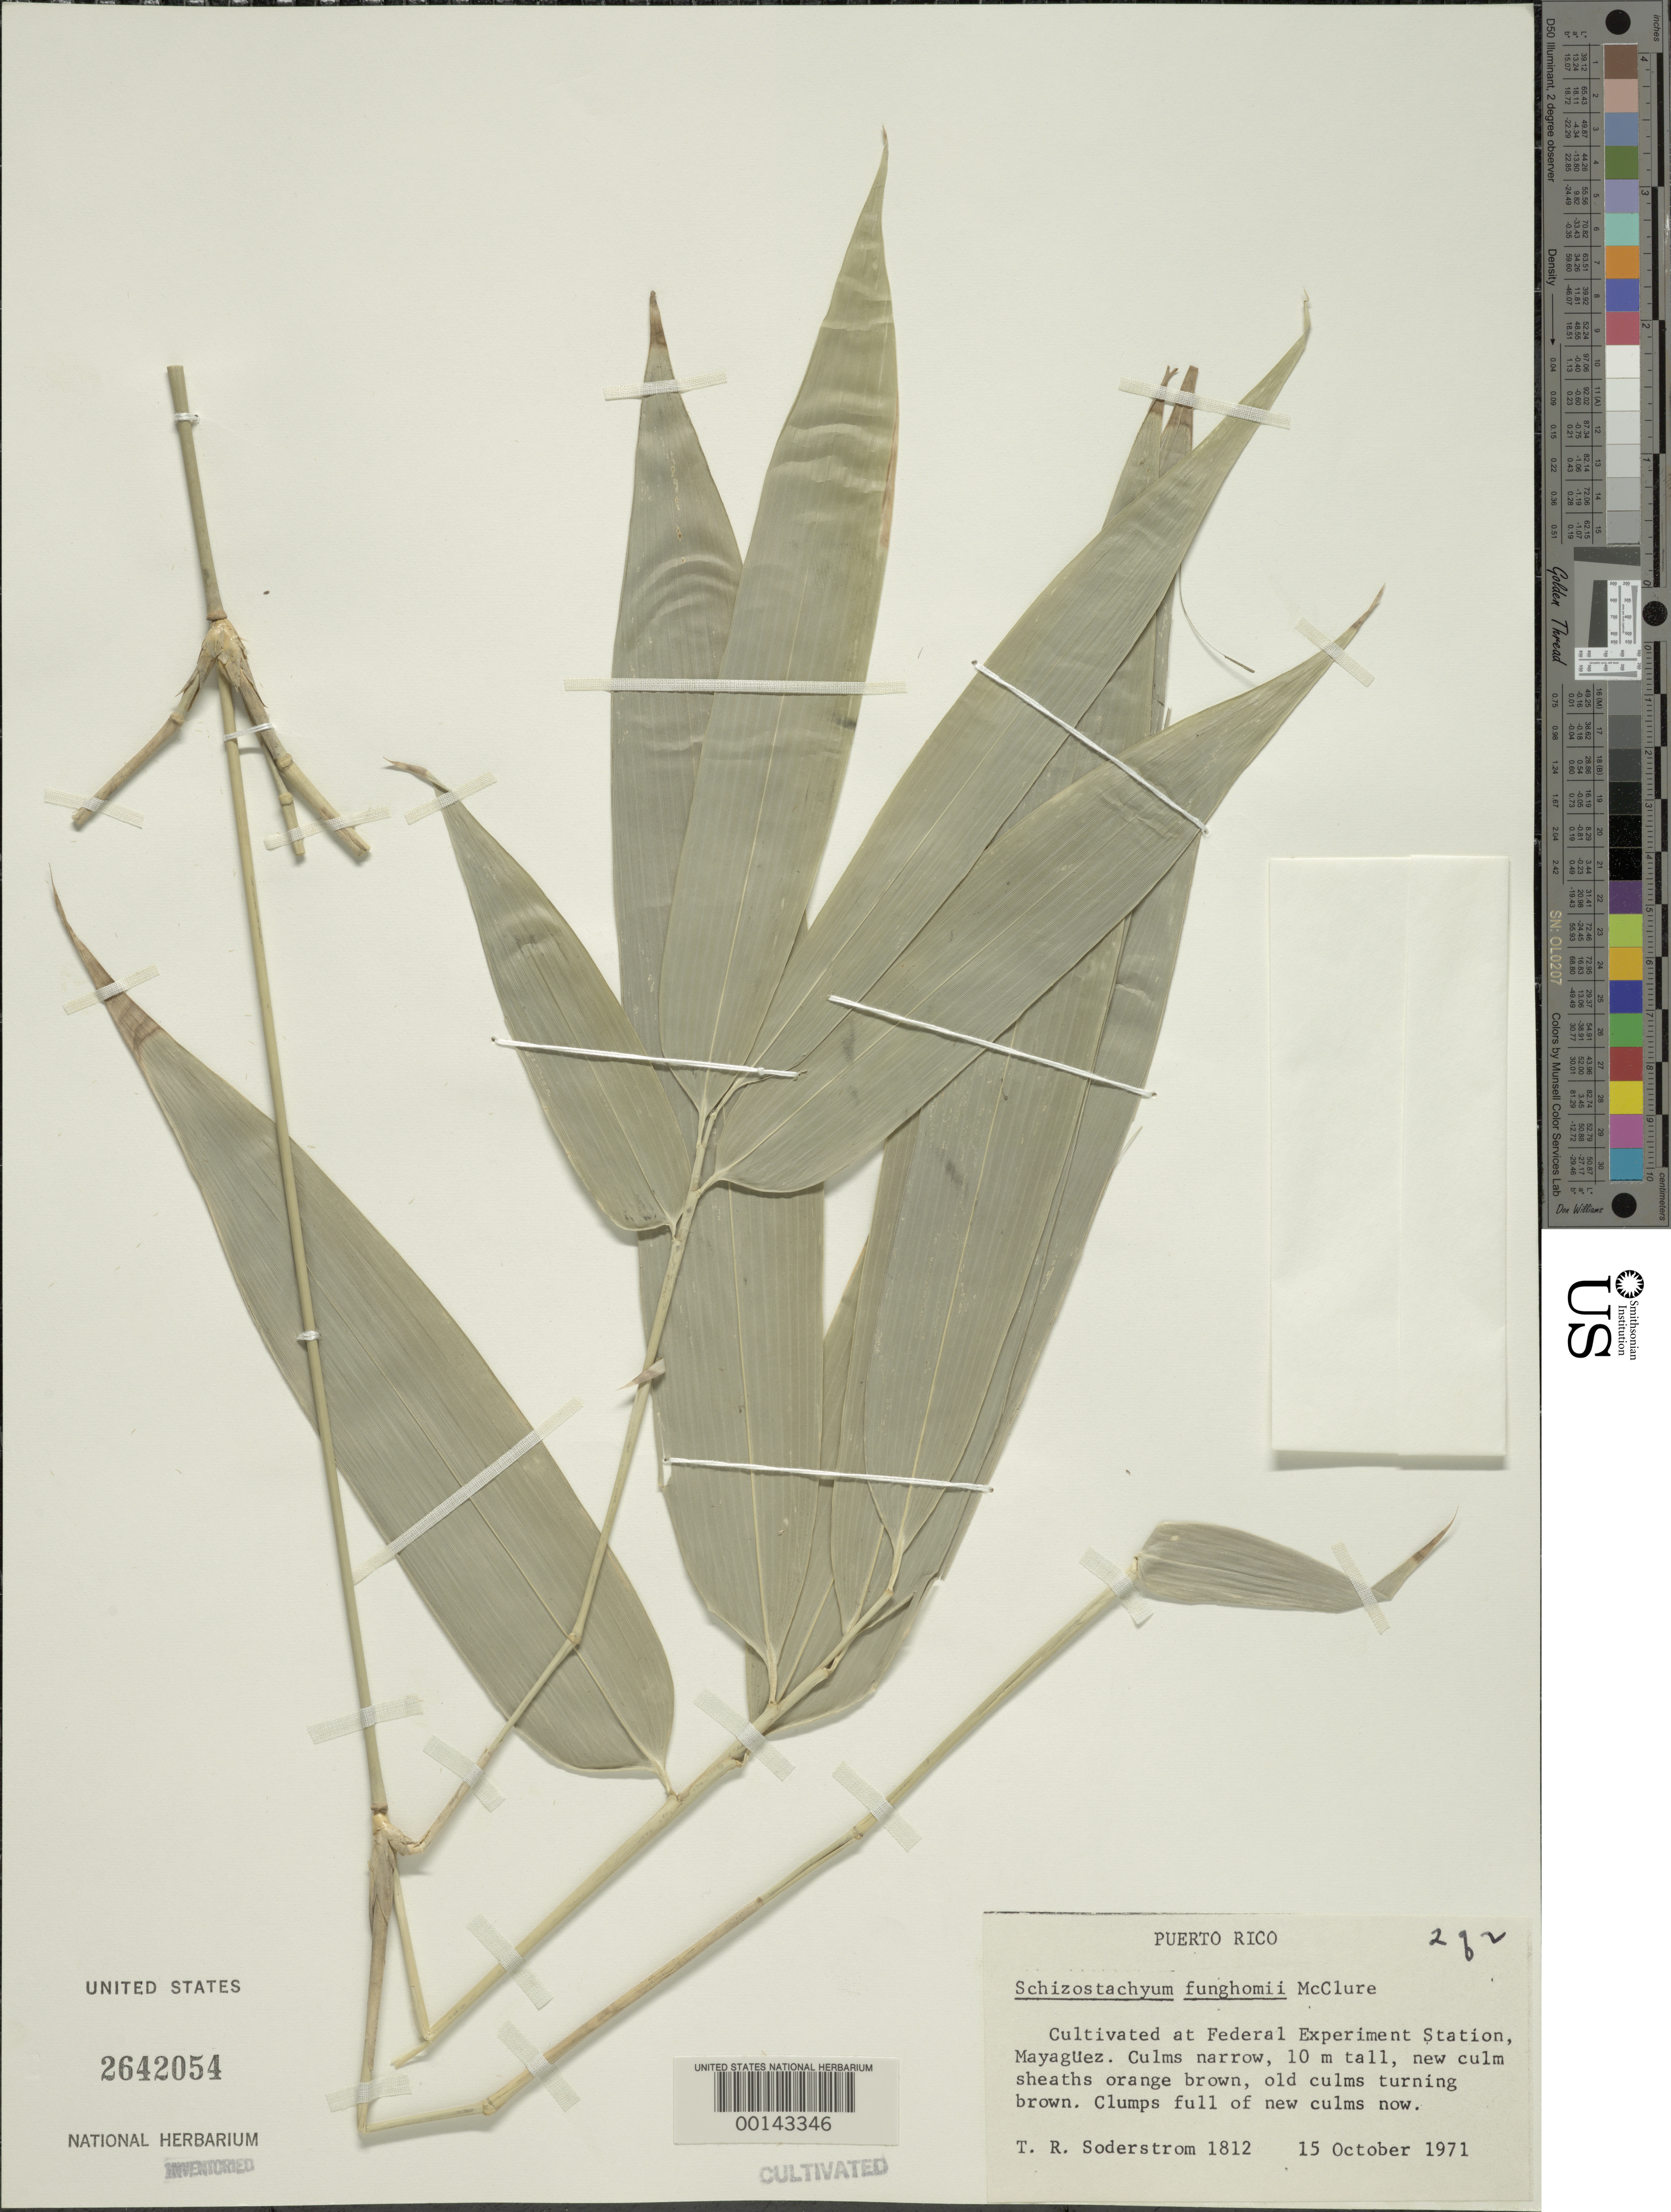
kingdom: Plantae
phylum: Tracheophyta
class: Liliopsida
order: Poales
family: Poaceae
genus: Schizostachyum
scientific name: Schizostachyum funghomii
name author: McClure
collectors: T. R. Soderstrom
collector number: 1812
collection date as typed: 15 Oct 1971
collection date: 1971-10-15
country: Puerto Rico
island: Greater Antilles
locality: Mayaguez, federal exper. stat.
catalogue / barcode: US 2642054